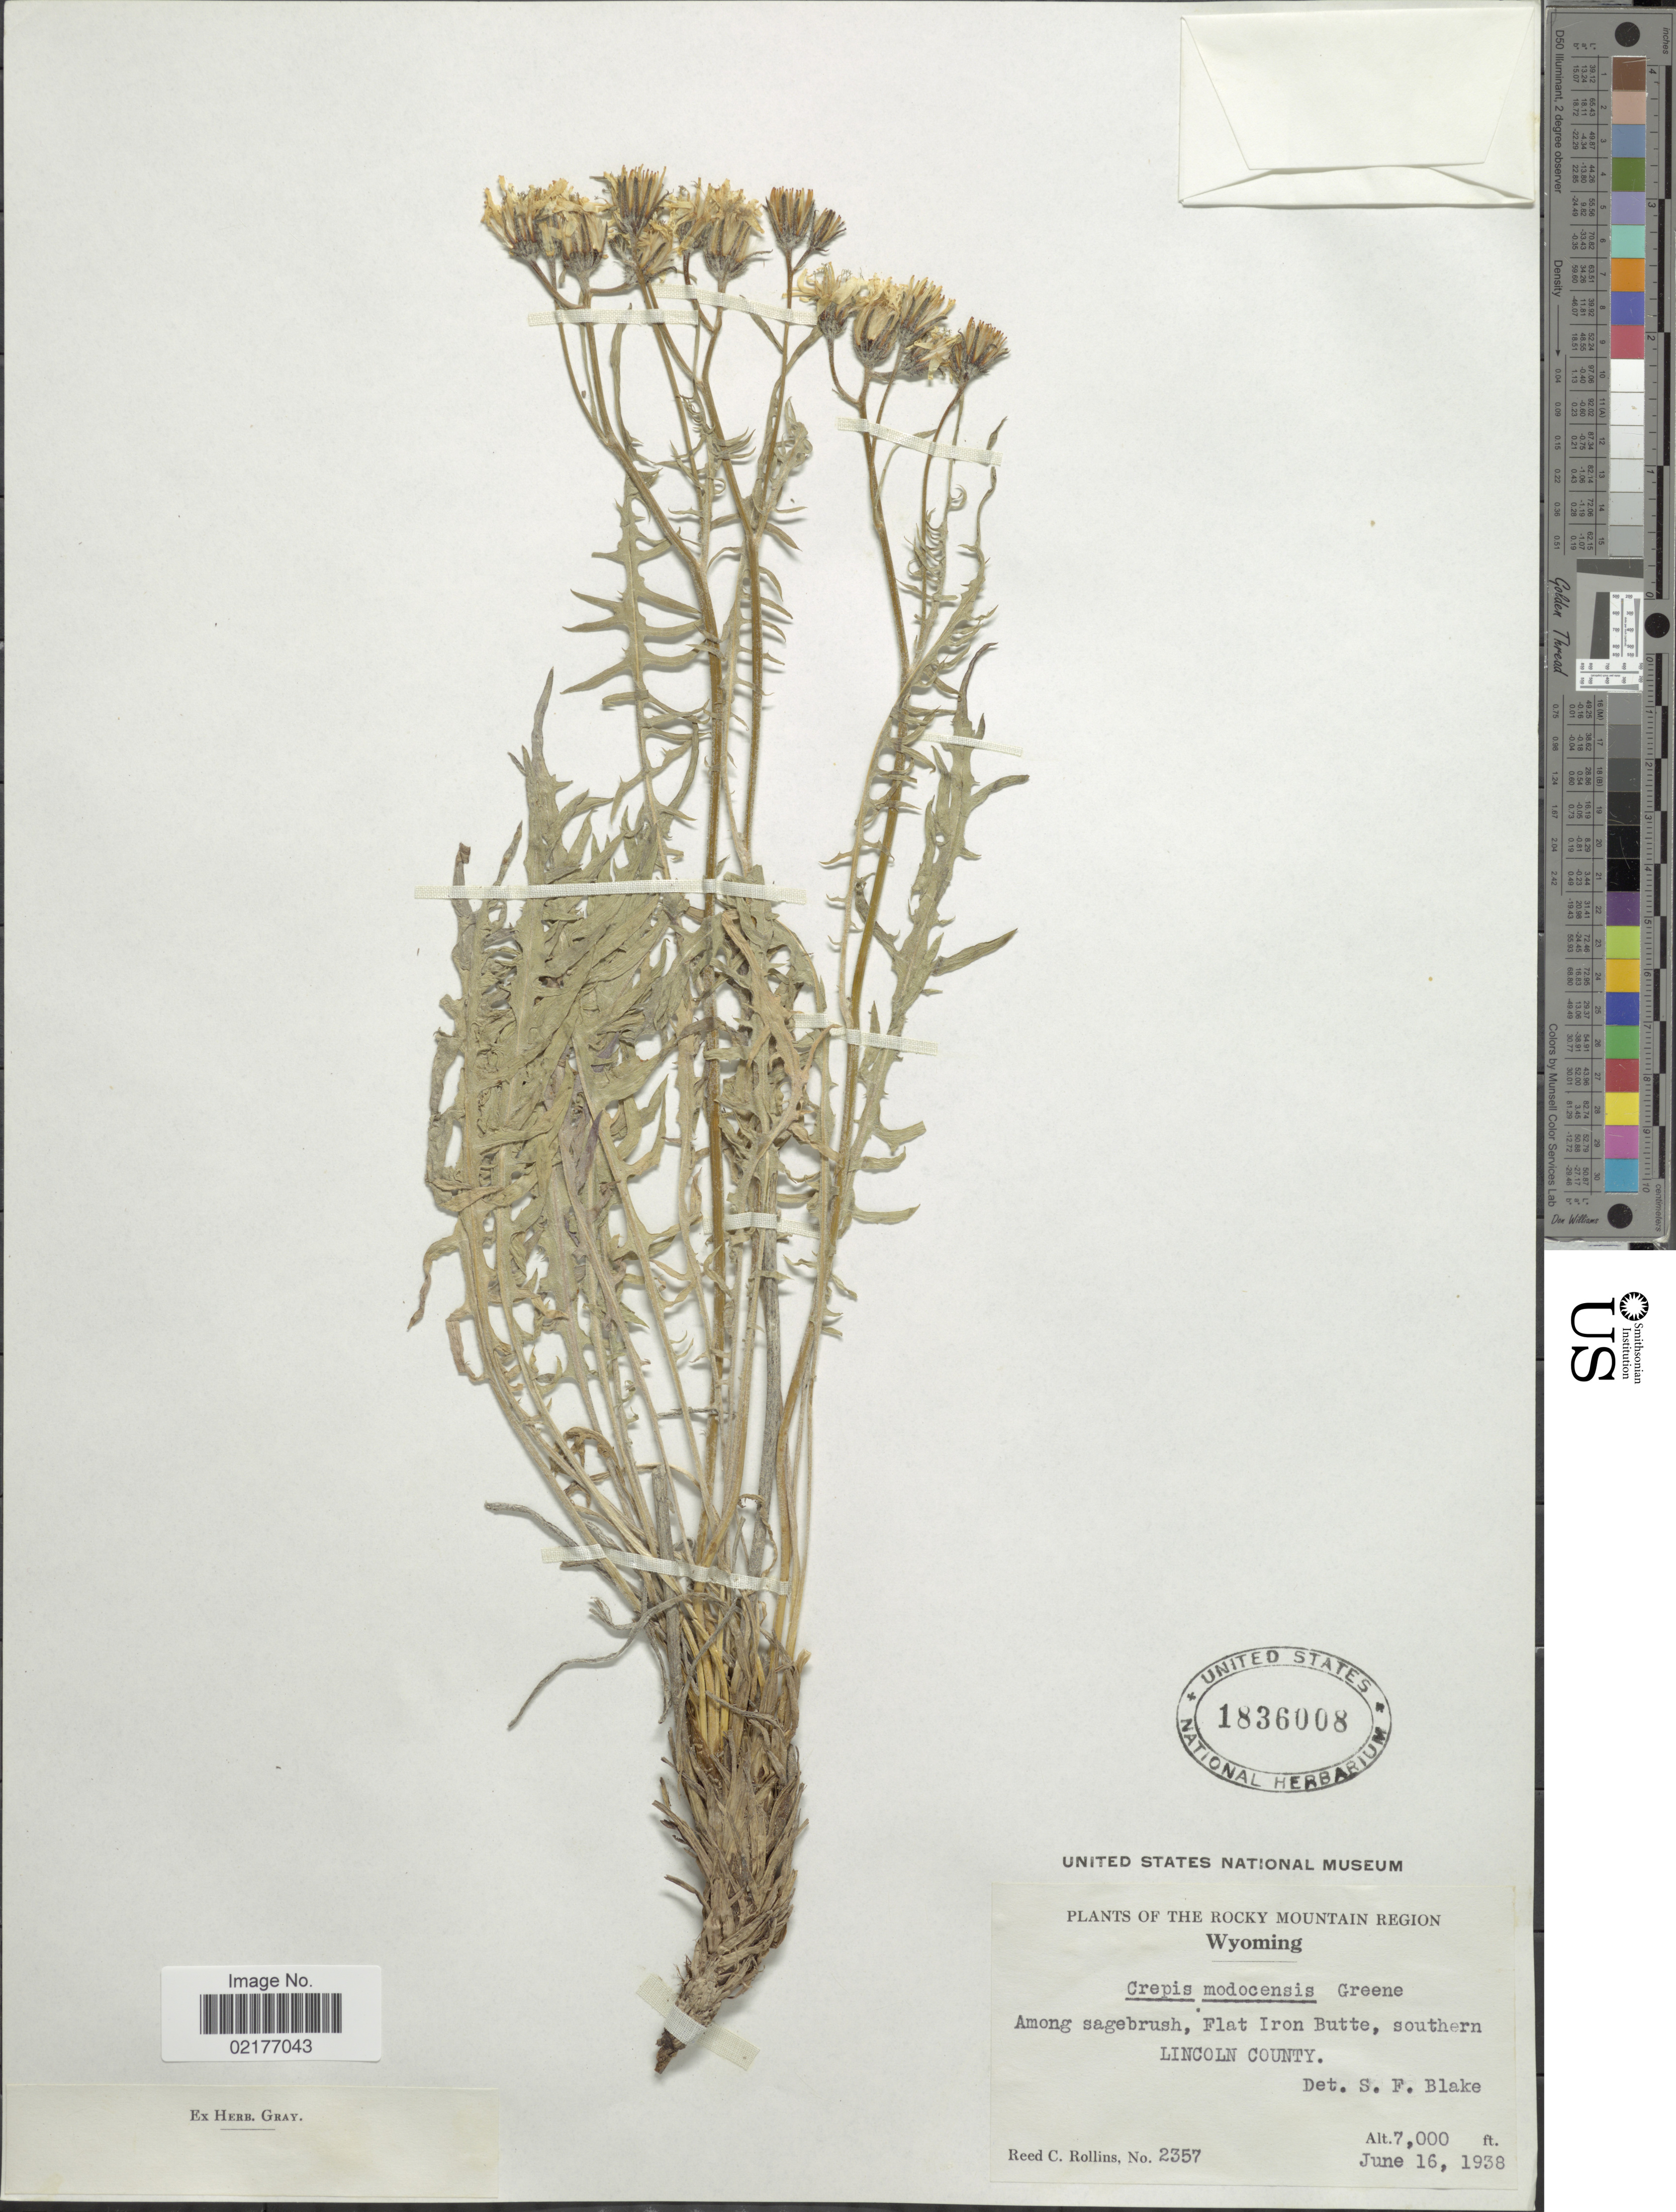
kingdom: Plantae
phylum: Tracheophyta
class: Magnoliopsida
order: Asterales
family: Asteraceae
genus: Crepis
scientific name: Crepis modocensis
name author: Greene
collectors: R. C. Rollins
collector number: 2357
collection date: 1938-06-16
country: United States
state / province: Wyoming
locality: The Mountain Region, Among sagebrush, Flat Iron Butte, southern, Lincoln County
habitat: among sagebrush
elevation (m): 2134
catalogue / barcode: US 1836008